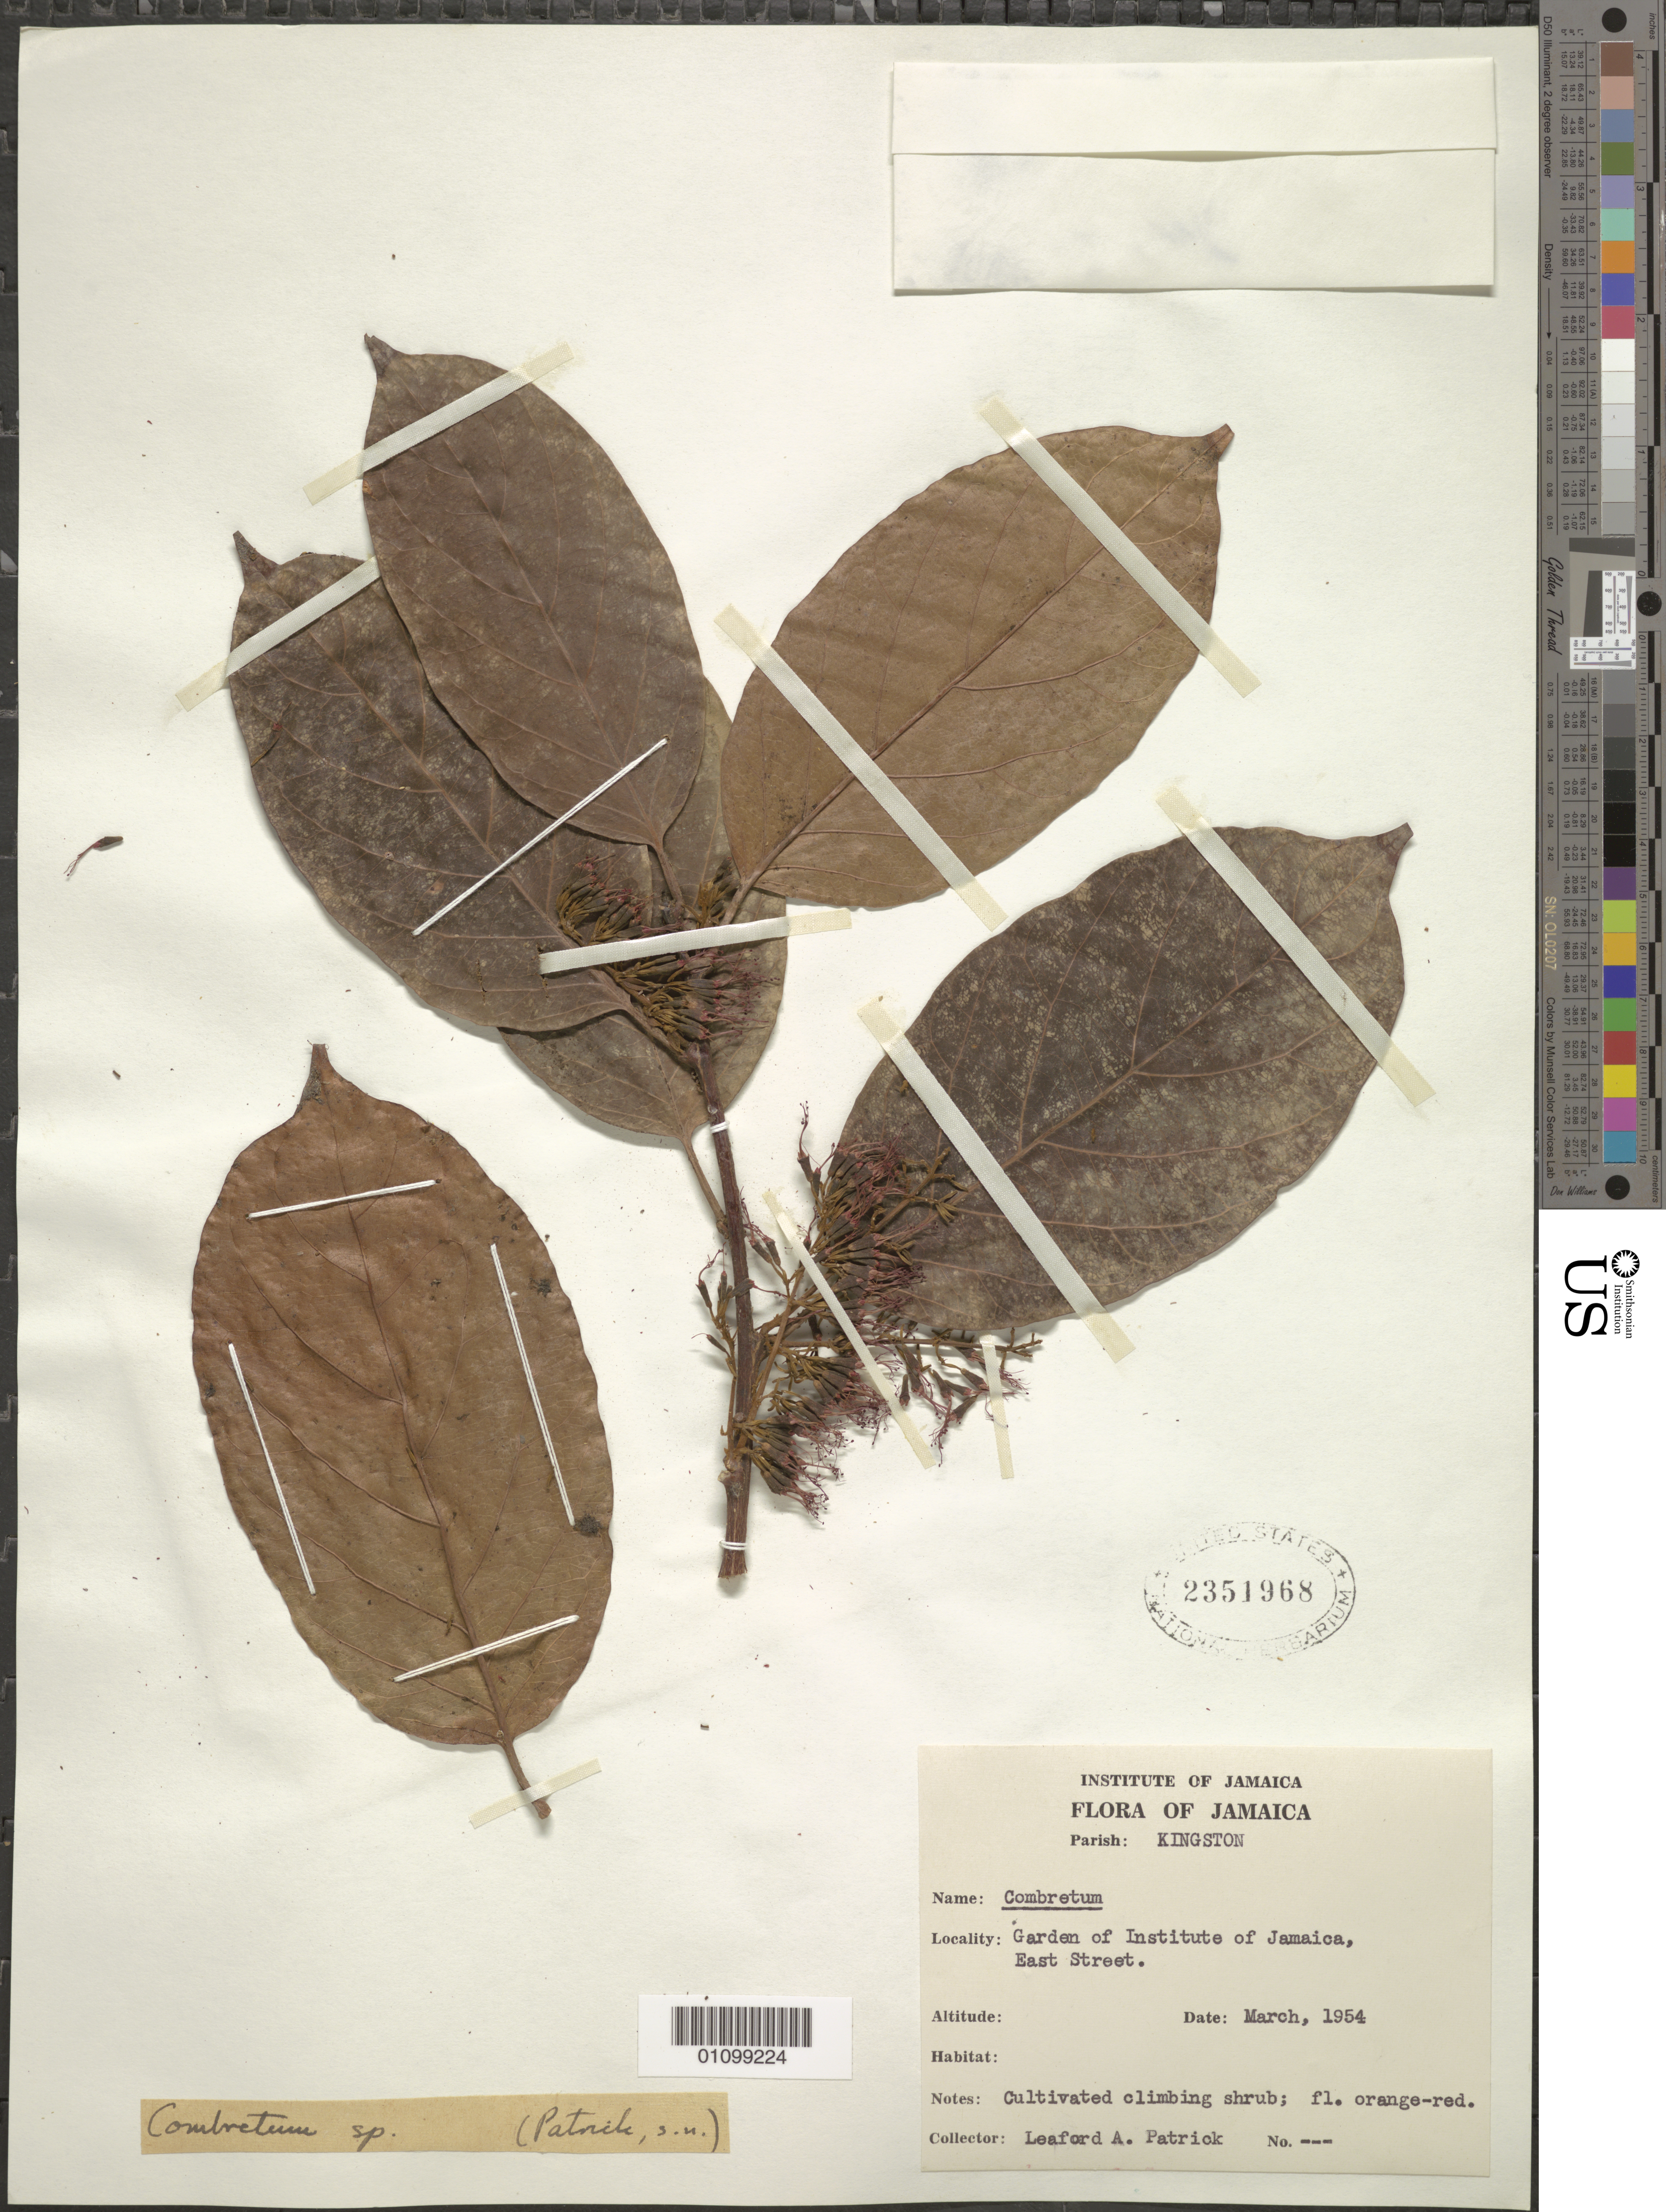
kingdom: Plantae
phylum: Tracheophyta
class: Magnoliopsida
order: Myrtales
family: Combretaceae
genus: Combretum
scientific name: Combretum sp.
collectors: L. Patrick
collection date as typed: Mar 1954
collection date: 1954-03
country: Jamaica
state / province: Kingston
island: Jamaica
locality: Garden of Institute of Jamaica, East Street.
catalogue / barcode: US 2351968